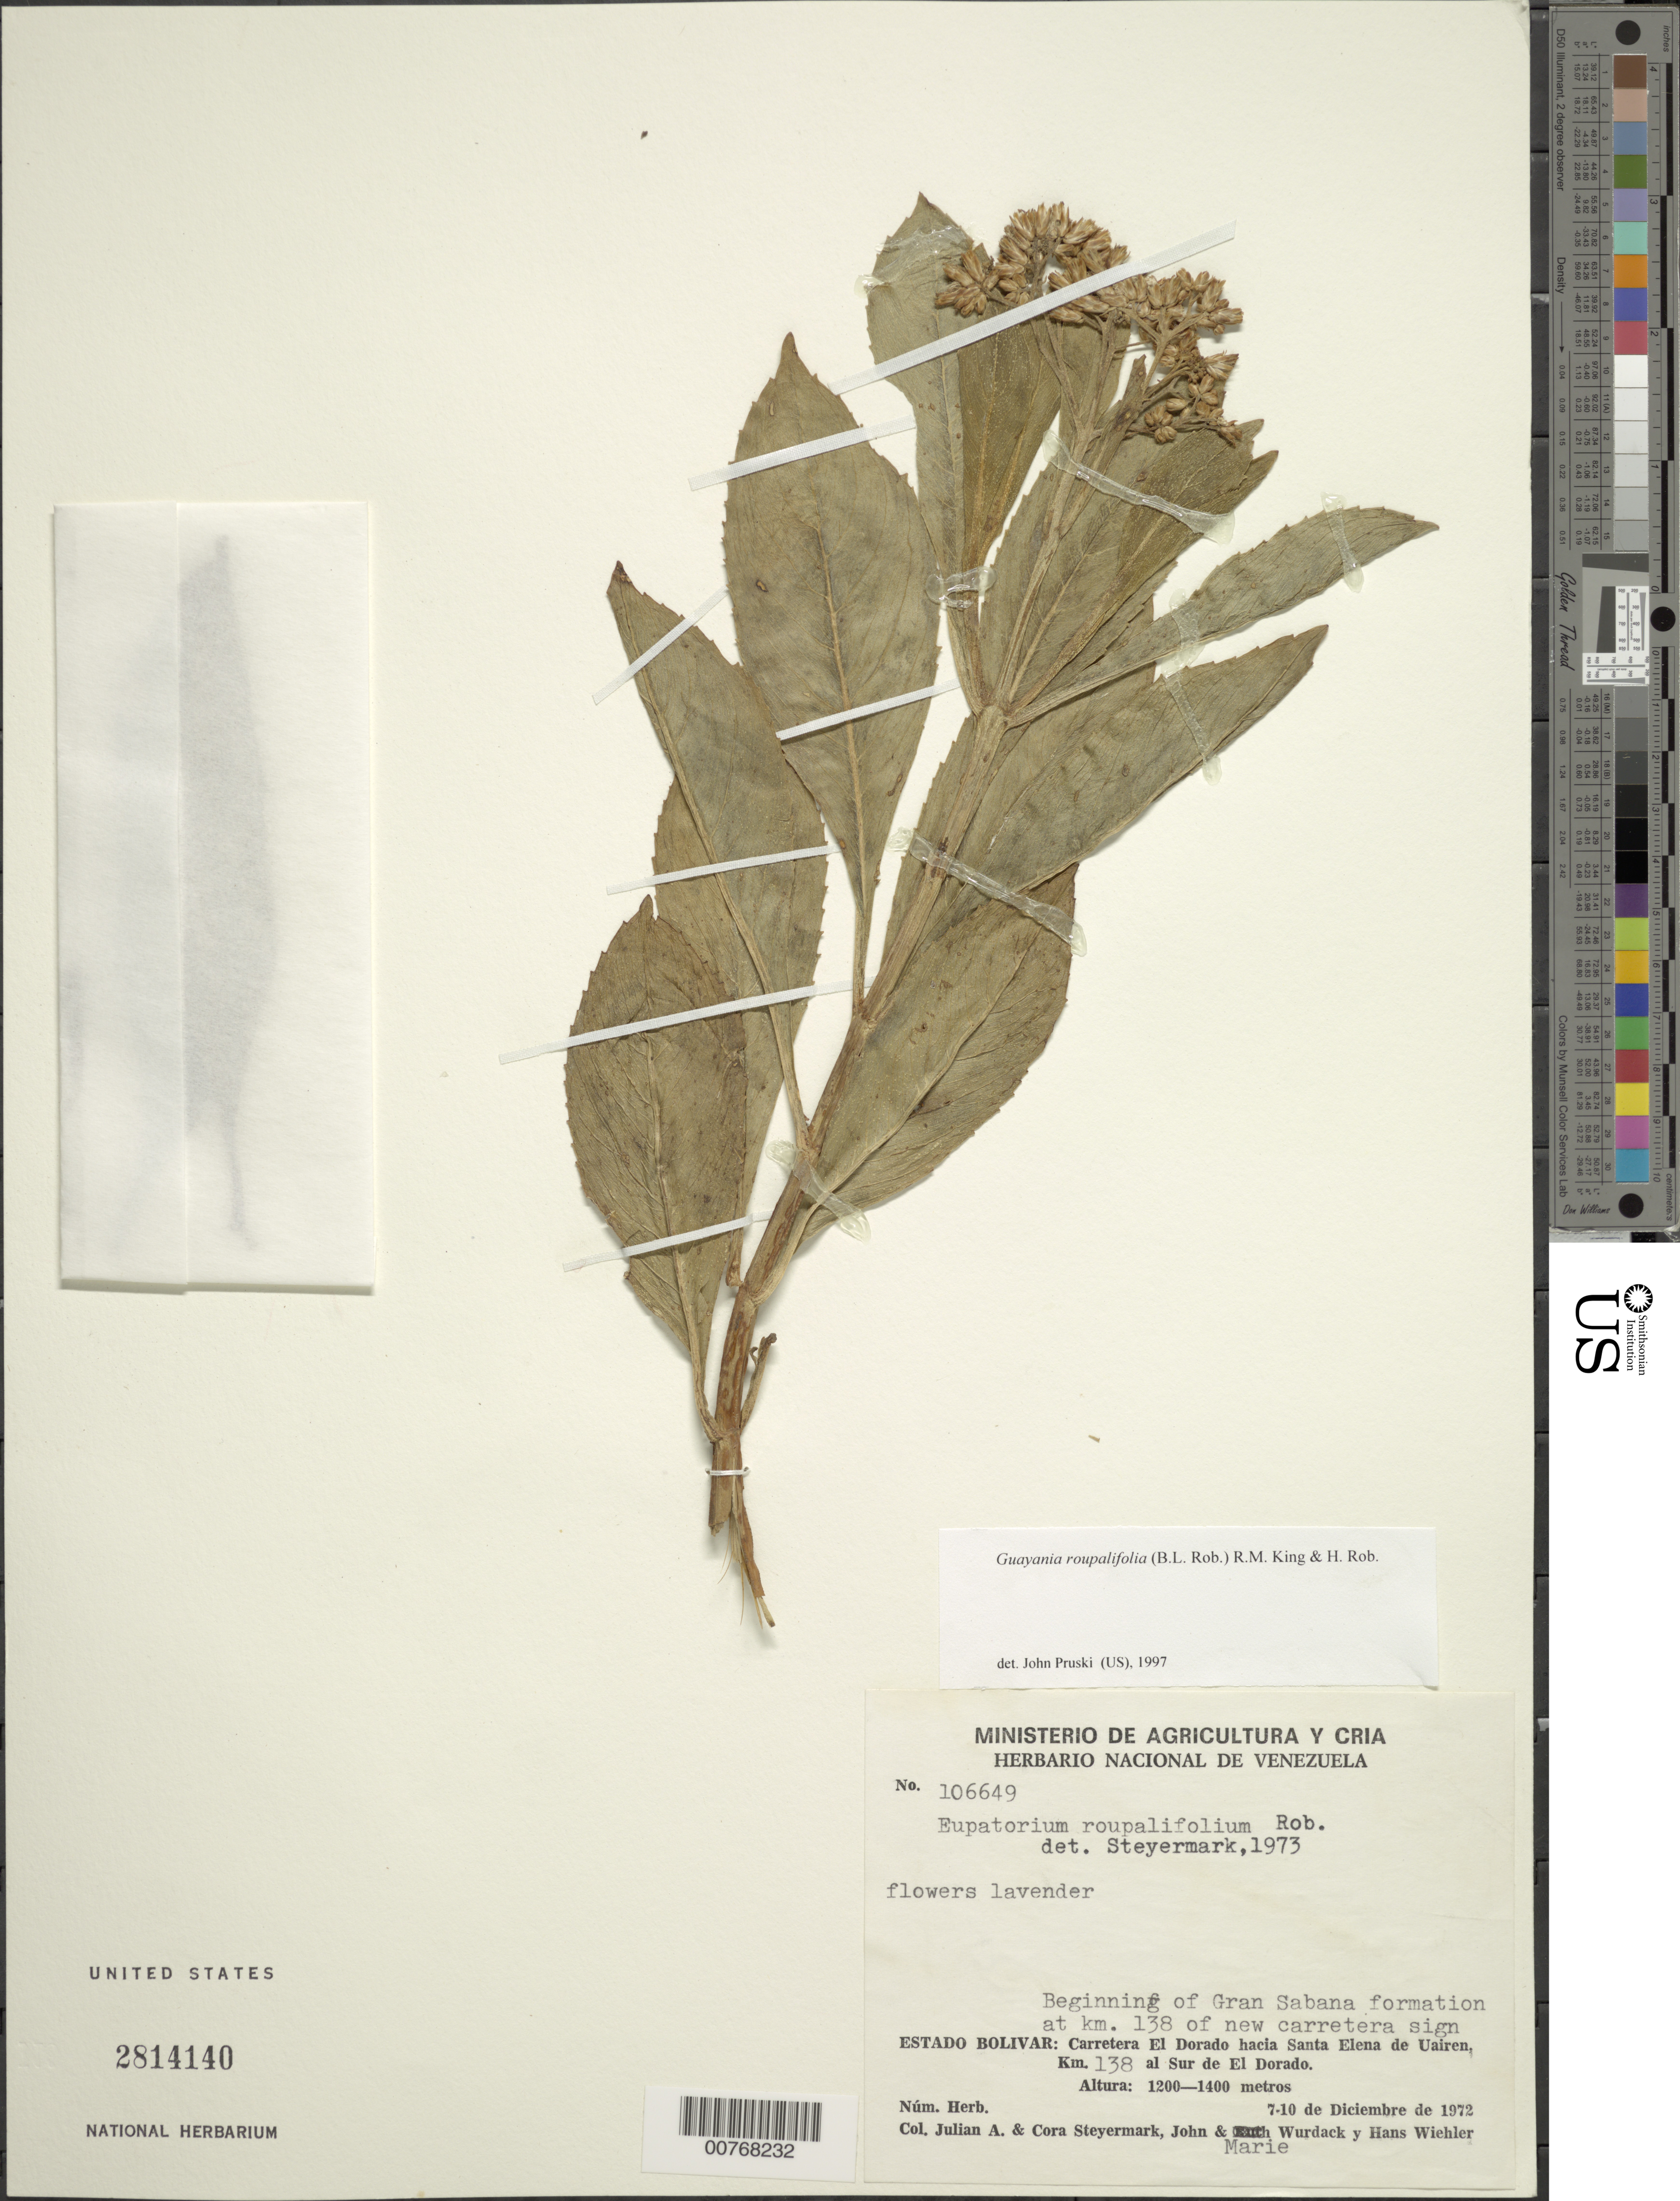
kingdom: Plantae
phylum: Tracheophyta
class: Magnoliopsida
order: Asterales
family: Asteraceae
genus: Guayania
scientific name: Guayania roupalifolia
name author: (B.L. Rob.) R.M. King & H. Rob.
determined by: Steyermark, Julian A., (VEN)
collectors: J. Steyermark, C. Steyermark, J. J. Wurdack & M. L. Wurdack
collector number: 106649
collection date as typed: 7-Dec-72 to 10-Dec-72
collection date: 1972-12-07/1972-12-10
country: Venezuela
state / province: Bolívar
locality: Carretera El Dorado hacia Santa Elena de Uairen; 138 km al Sur de El Dorado. Beginning of Gran Sabana formation at 138km of new carretera sign.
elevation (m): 1200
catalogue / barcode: US 2814140